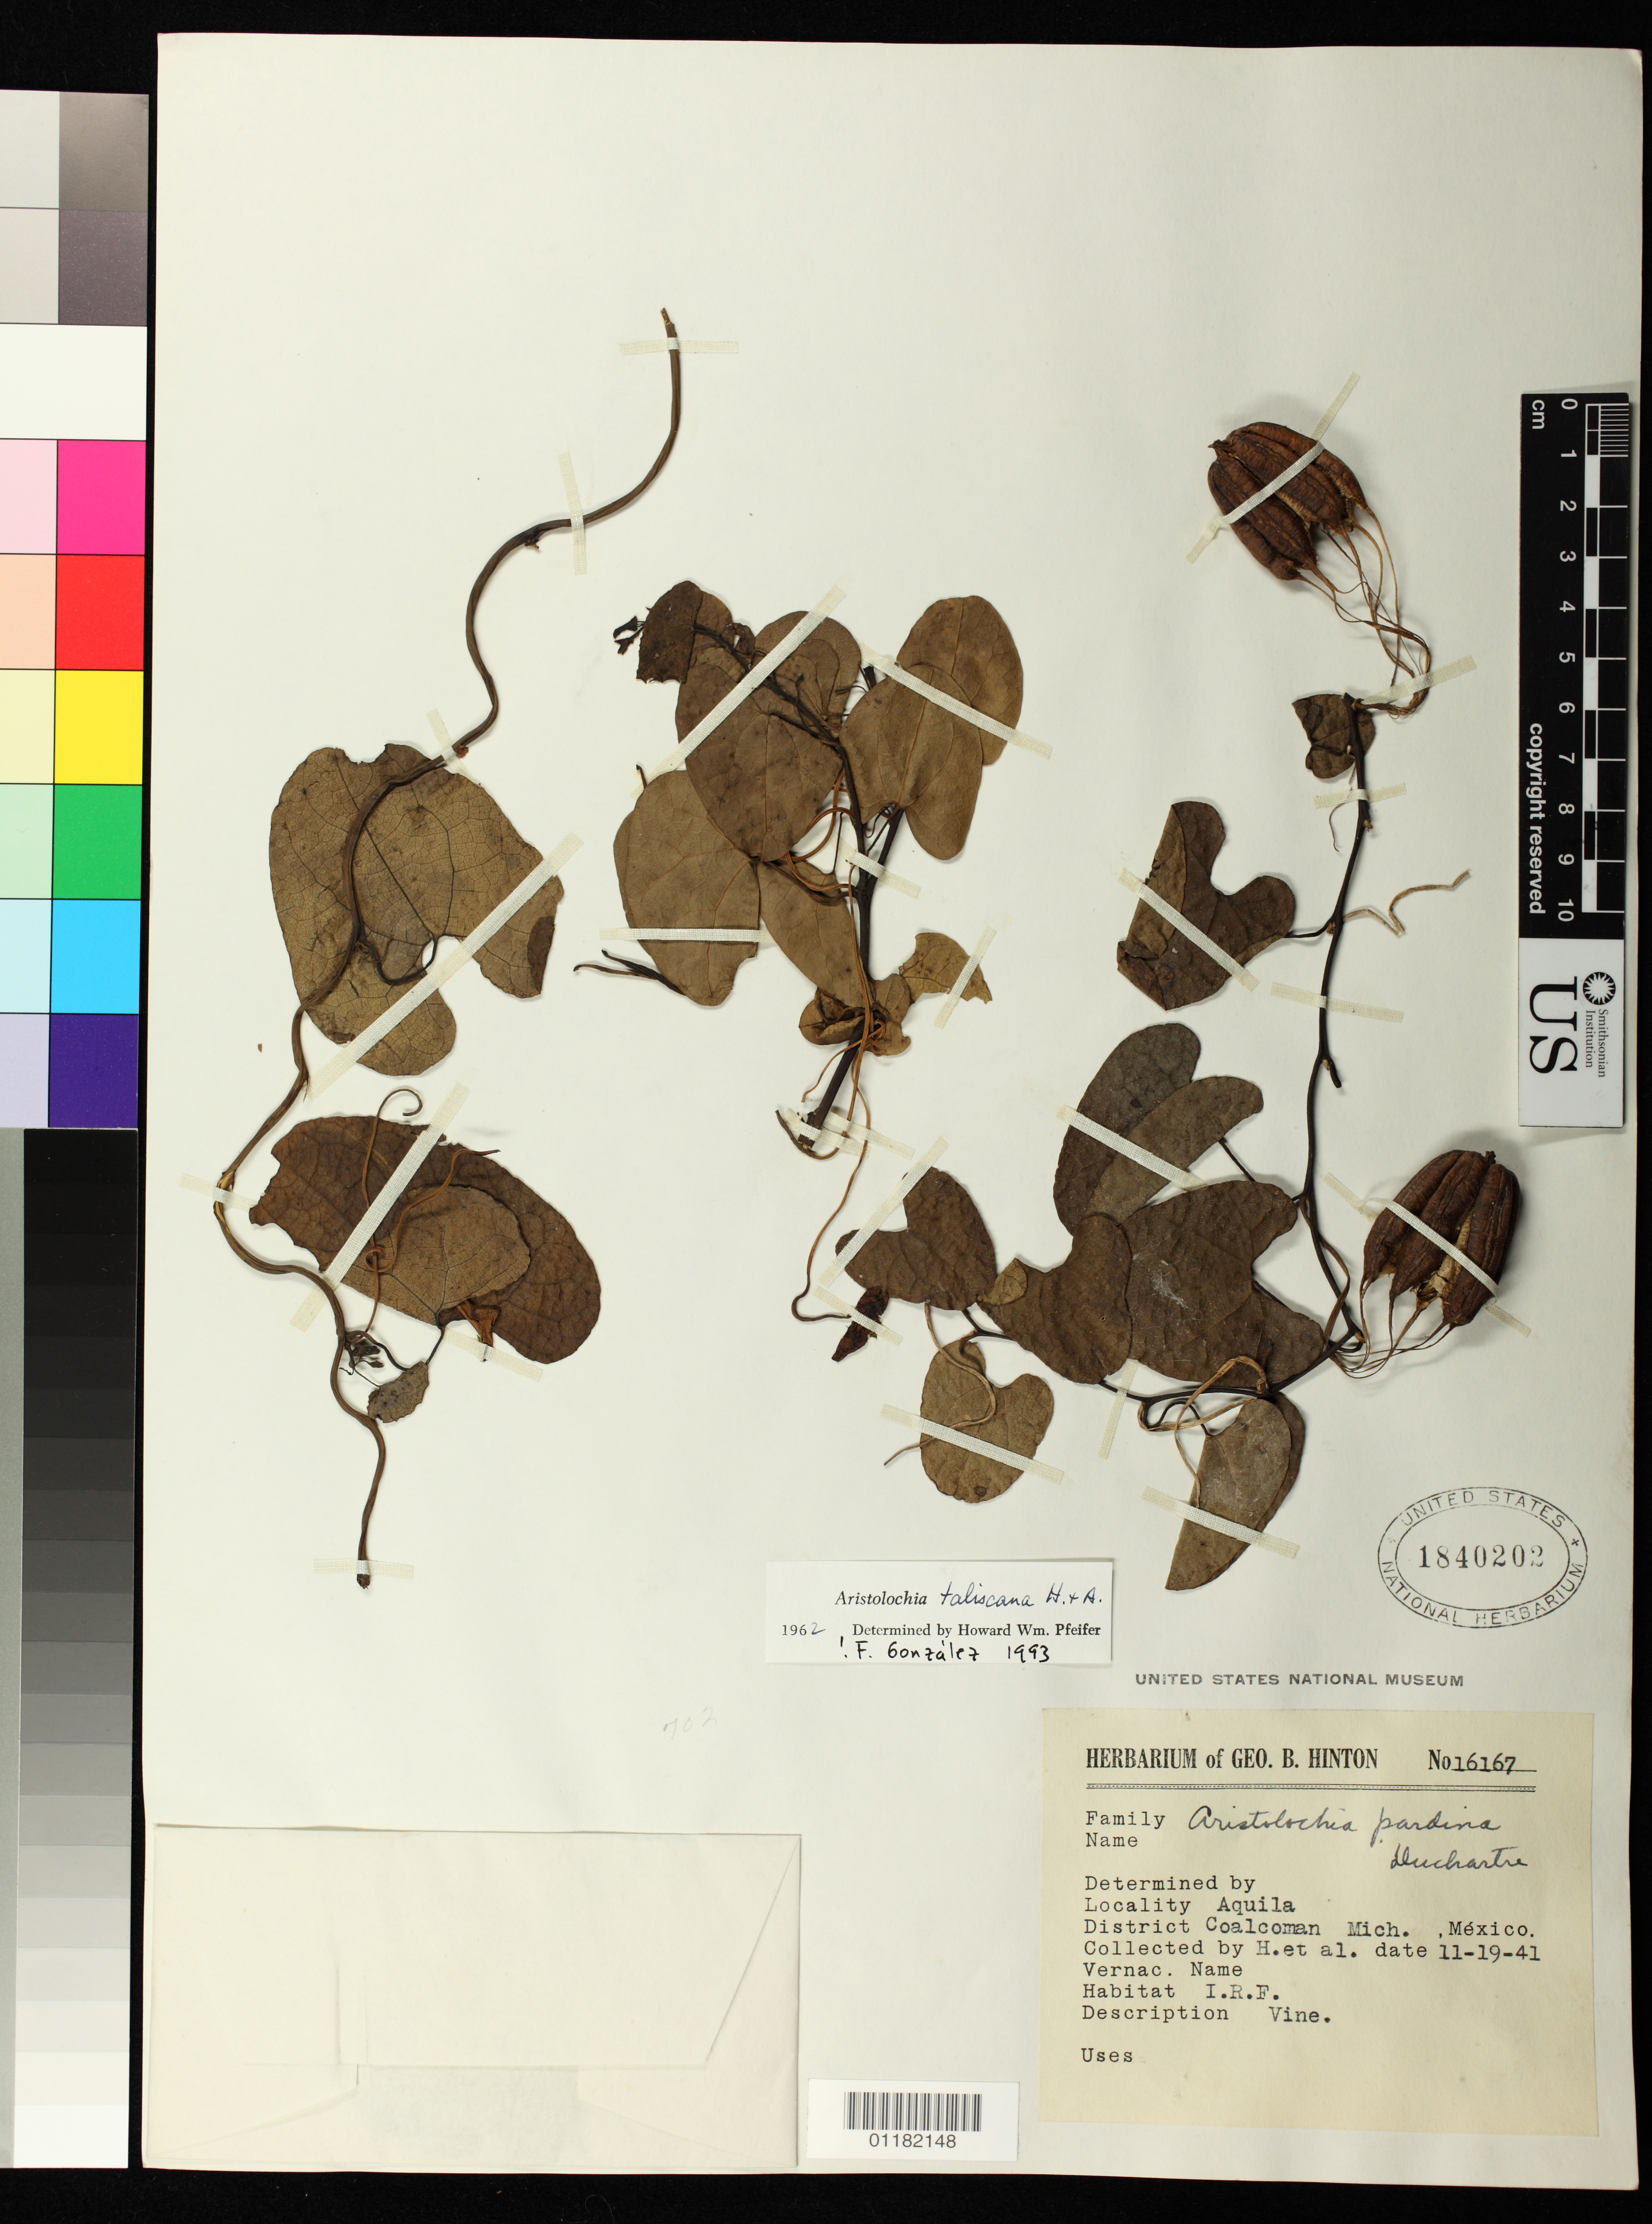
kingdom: Plantae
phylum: Tracheophyta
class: Magnoliopsida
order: Piperales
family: Aristolochiaceae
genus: Aristolochia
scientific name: Aristolochia taliscana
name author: Hook. & Arn.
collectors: G. B. Hinton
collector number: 16167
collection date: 1941-11-19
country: Mexico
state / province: Michoacán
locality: Aquila, Coalcoman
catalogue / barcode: US 1840202